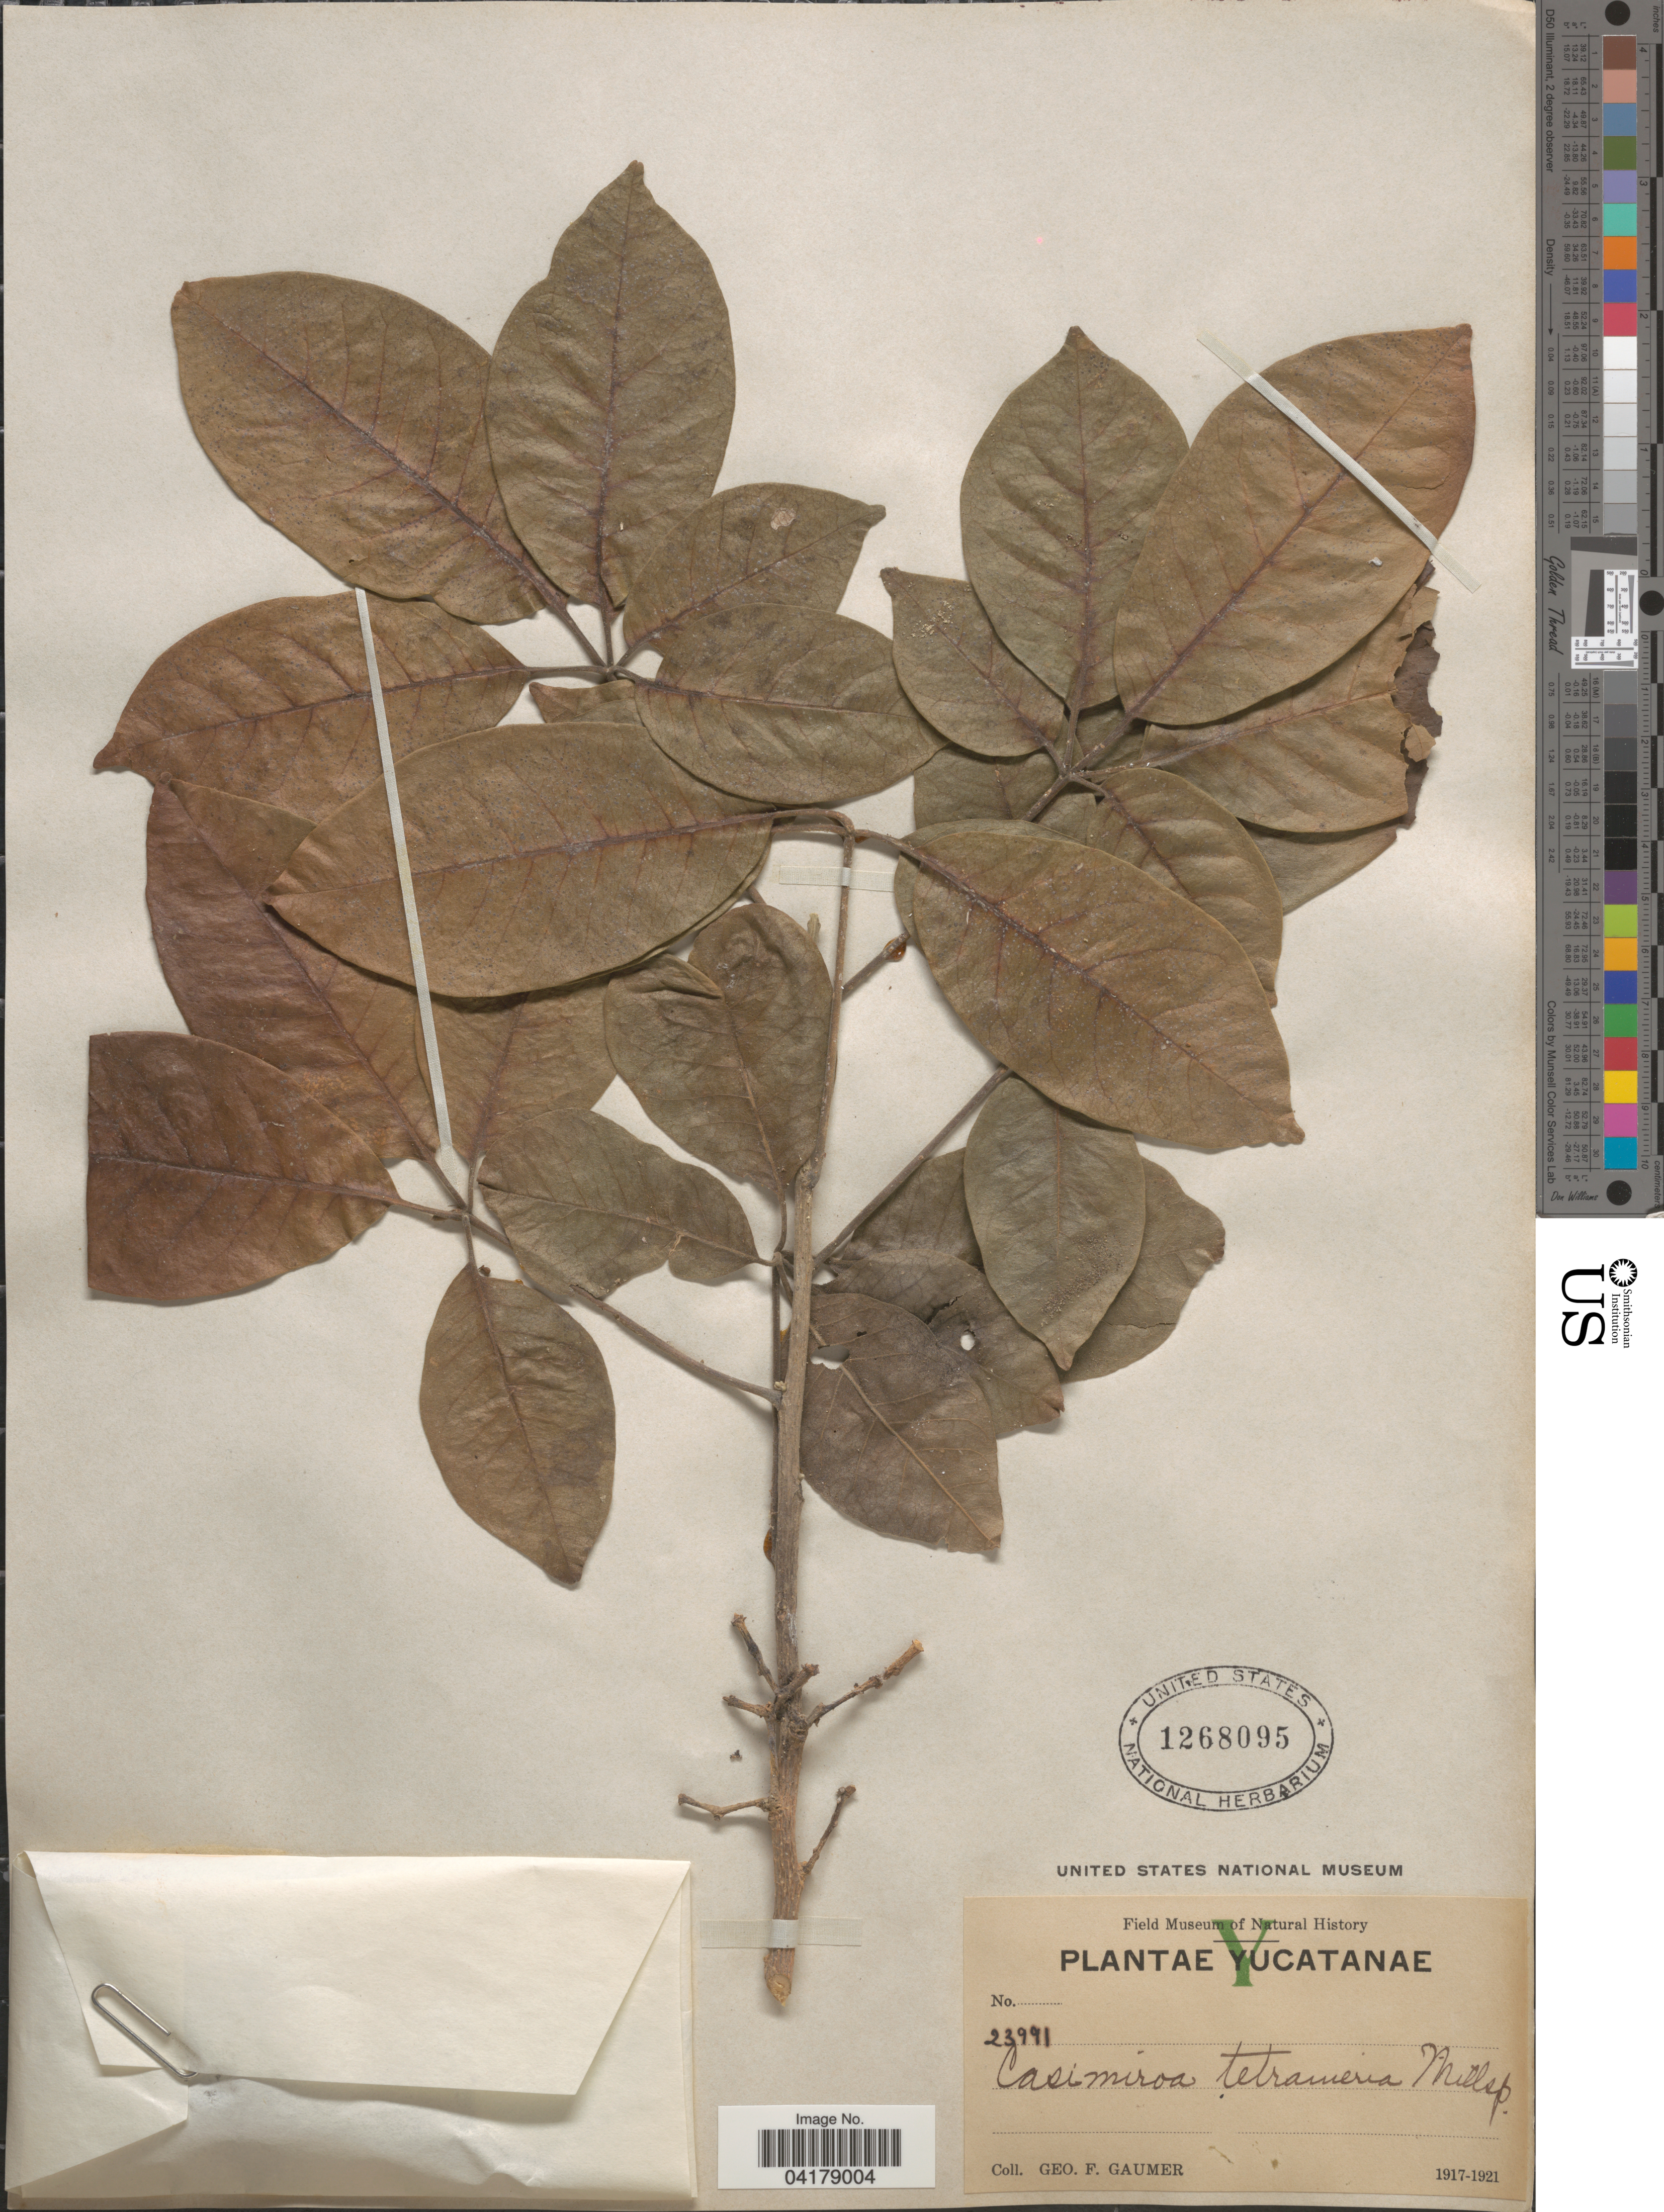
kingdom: Plantae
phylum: Tracheophyta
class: Magnoliopsida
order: Sapindales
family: Rutaceae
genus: Casimiroa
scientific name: Casimiroa tetrameria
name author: Millsp.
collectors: G. F. Gaumer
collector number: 23991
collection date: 1917/1921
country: Mexico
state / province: Yucatán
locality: Yucatanae.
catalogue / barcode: US 1268095